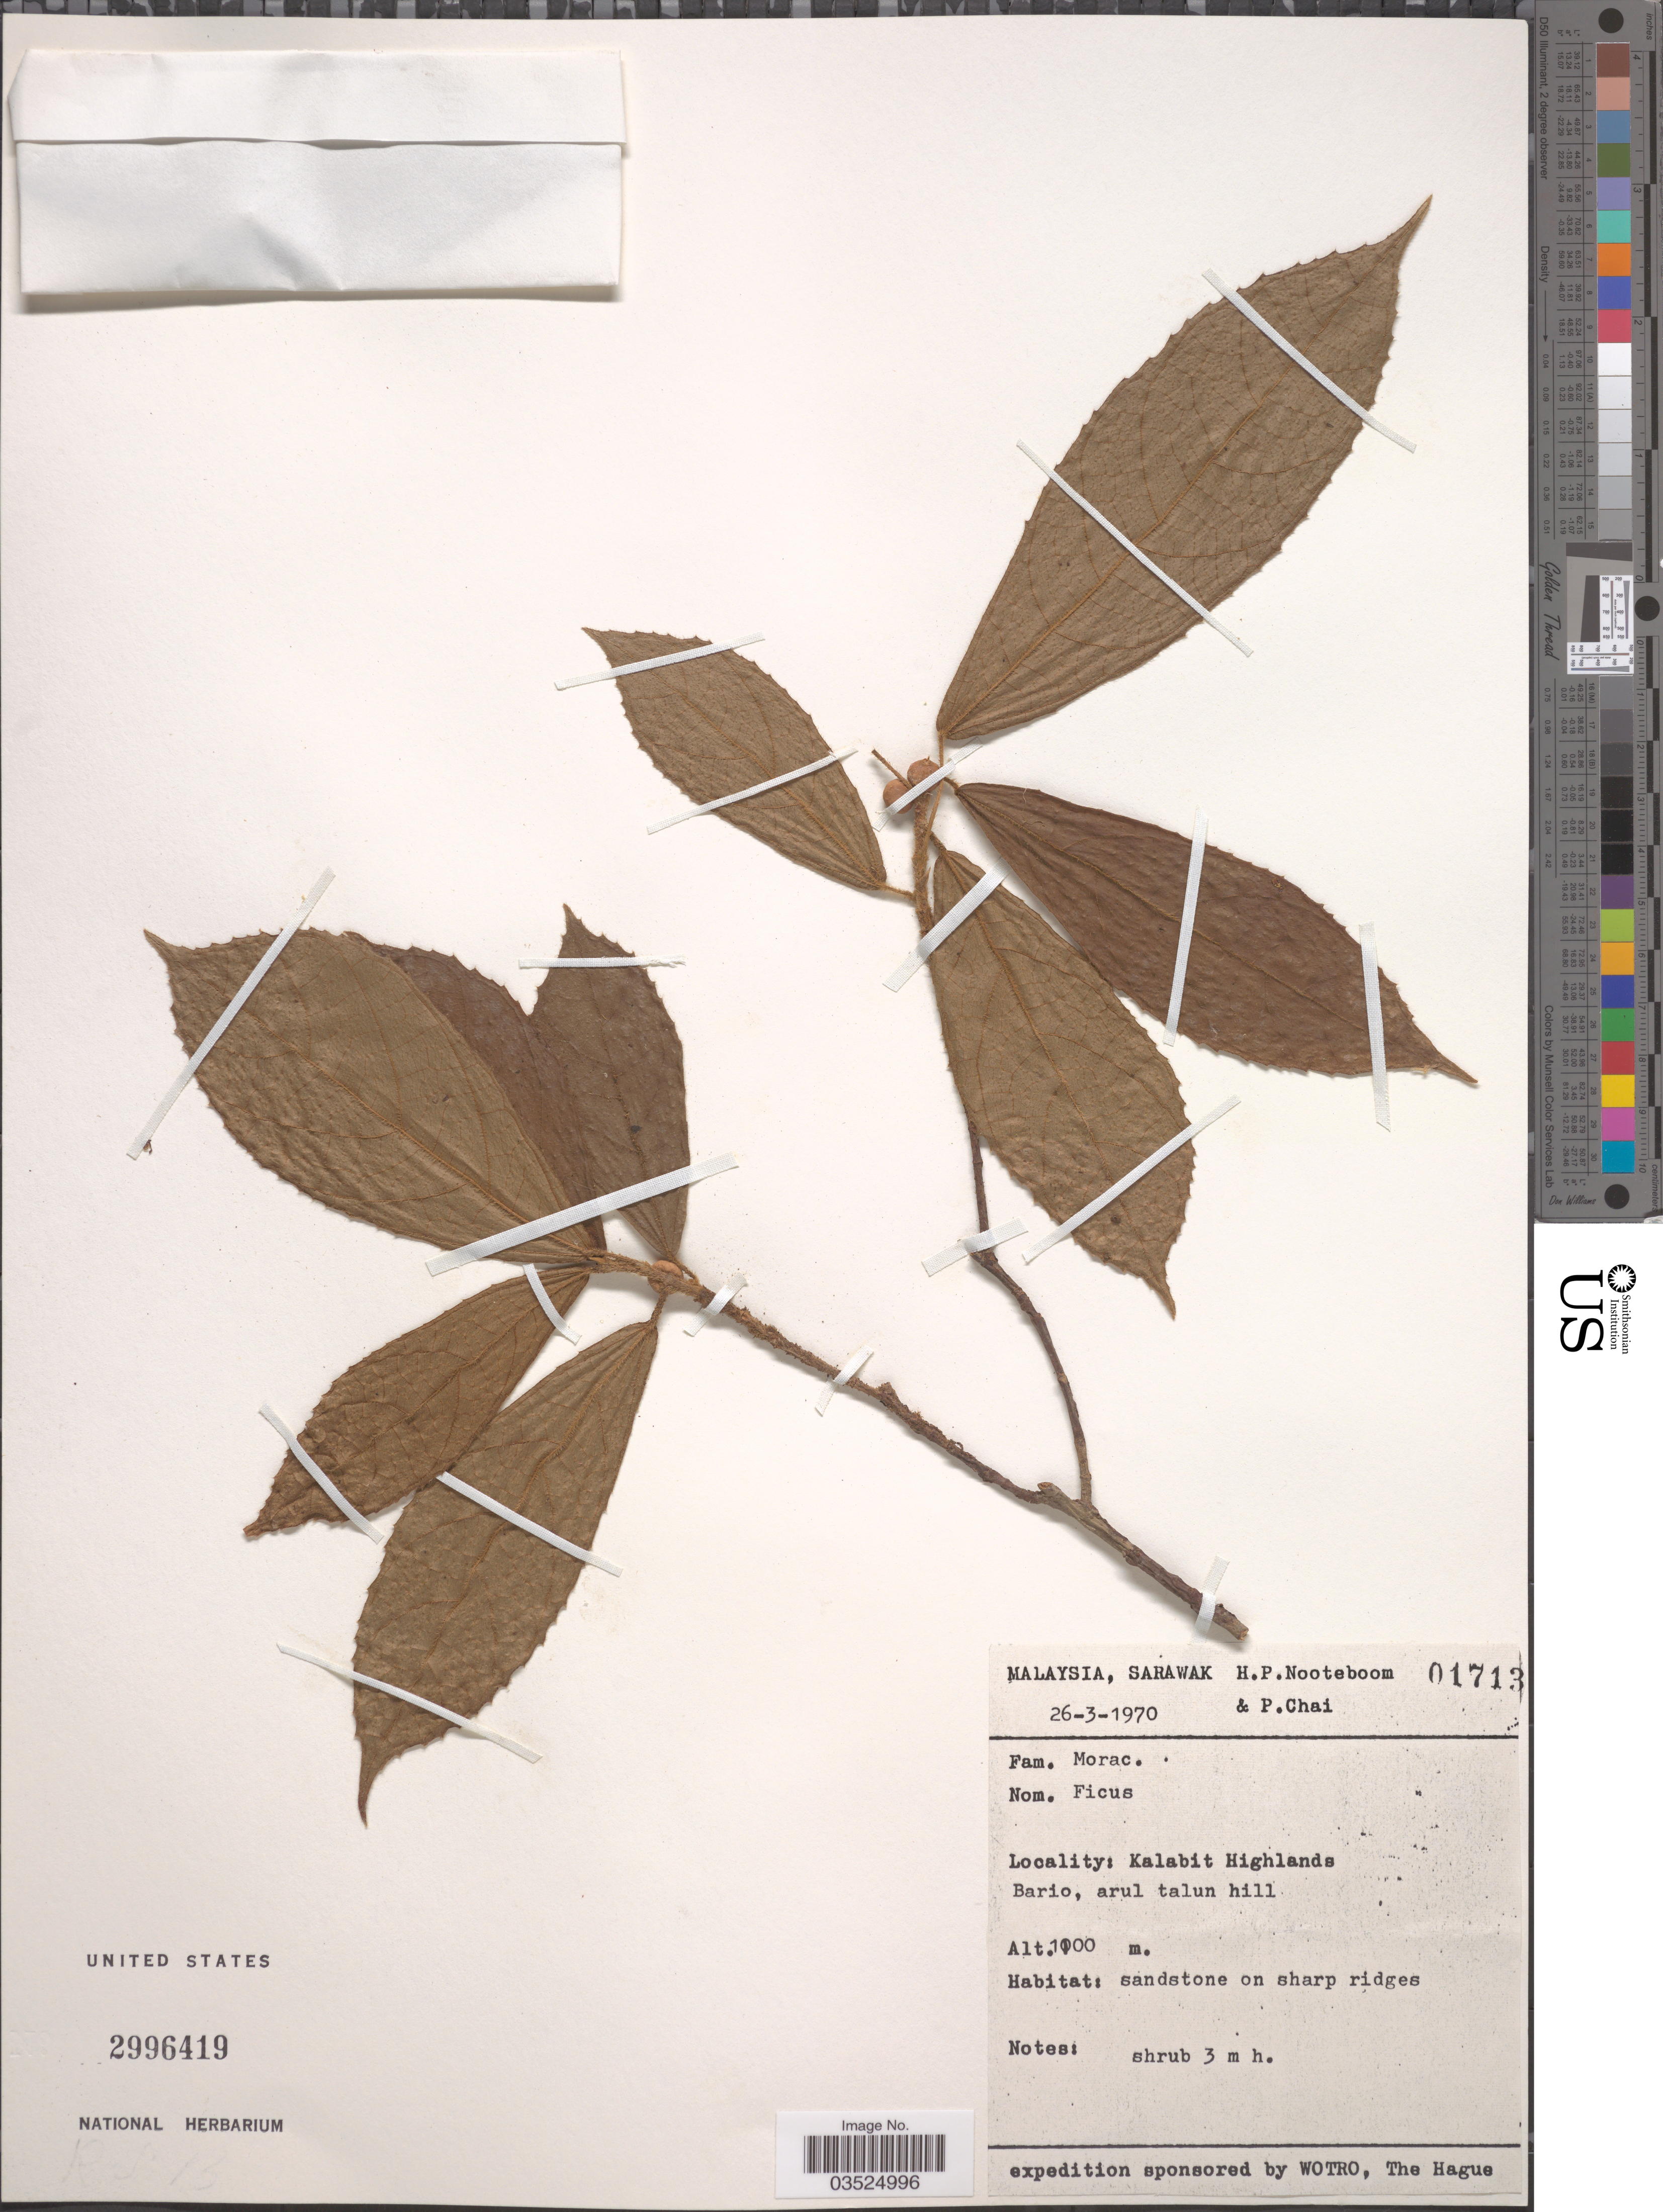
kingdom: Plantae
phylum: Tracheophyta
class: Magnoliopsida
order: Rosales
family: Moraceae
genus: Ficus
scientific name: Ficus sp.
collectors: H. P. Nooteboom & P. Chai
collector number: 01713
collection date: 1970-03-26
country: Malaysia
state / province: Sarawak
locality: Kalabit Highlands, Bario, arul talun hill.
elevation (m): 1100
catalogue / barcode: US 2996419